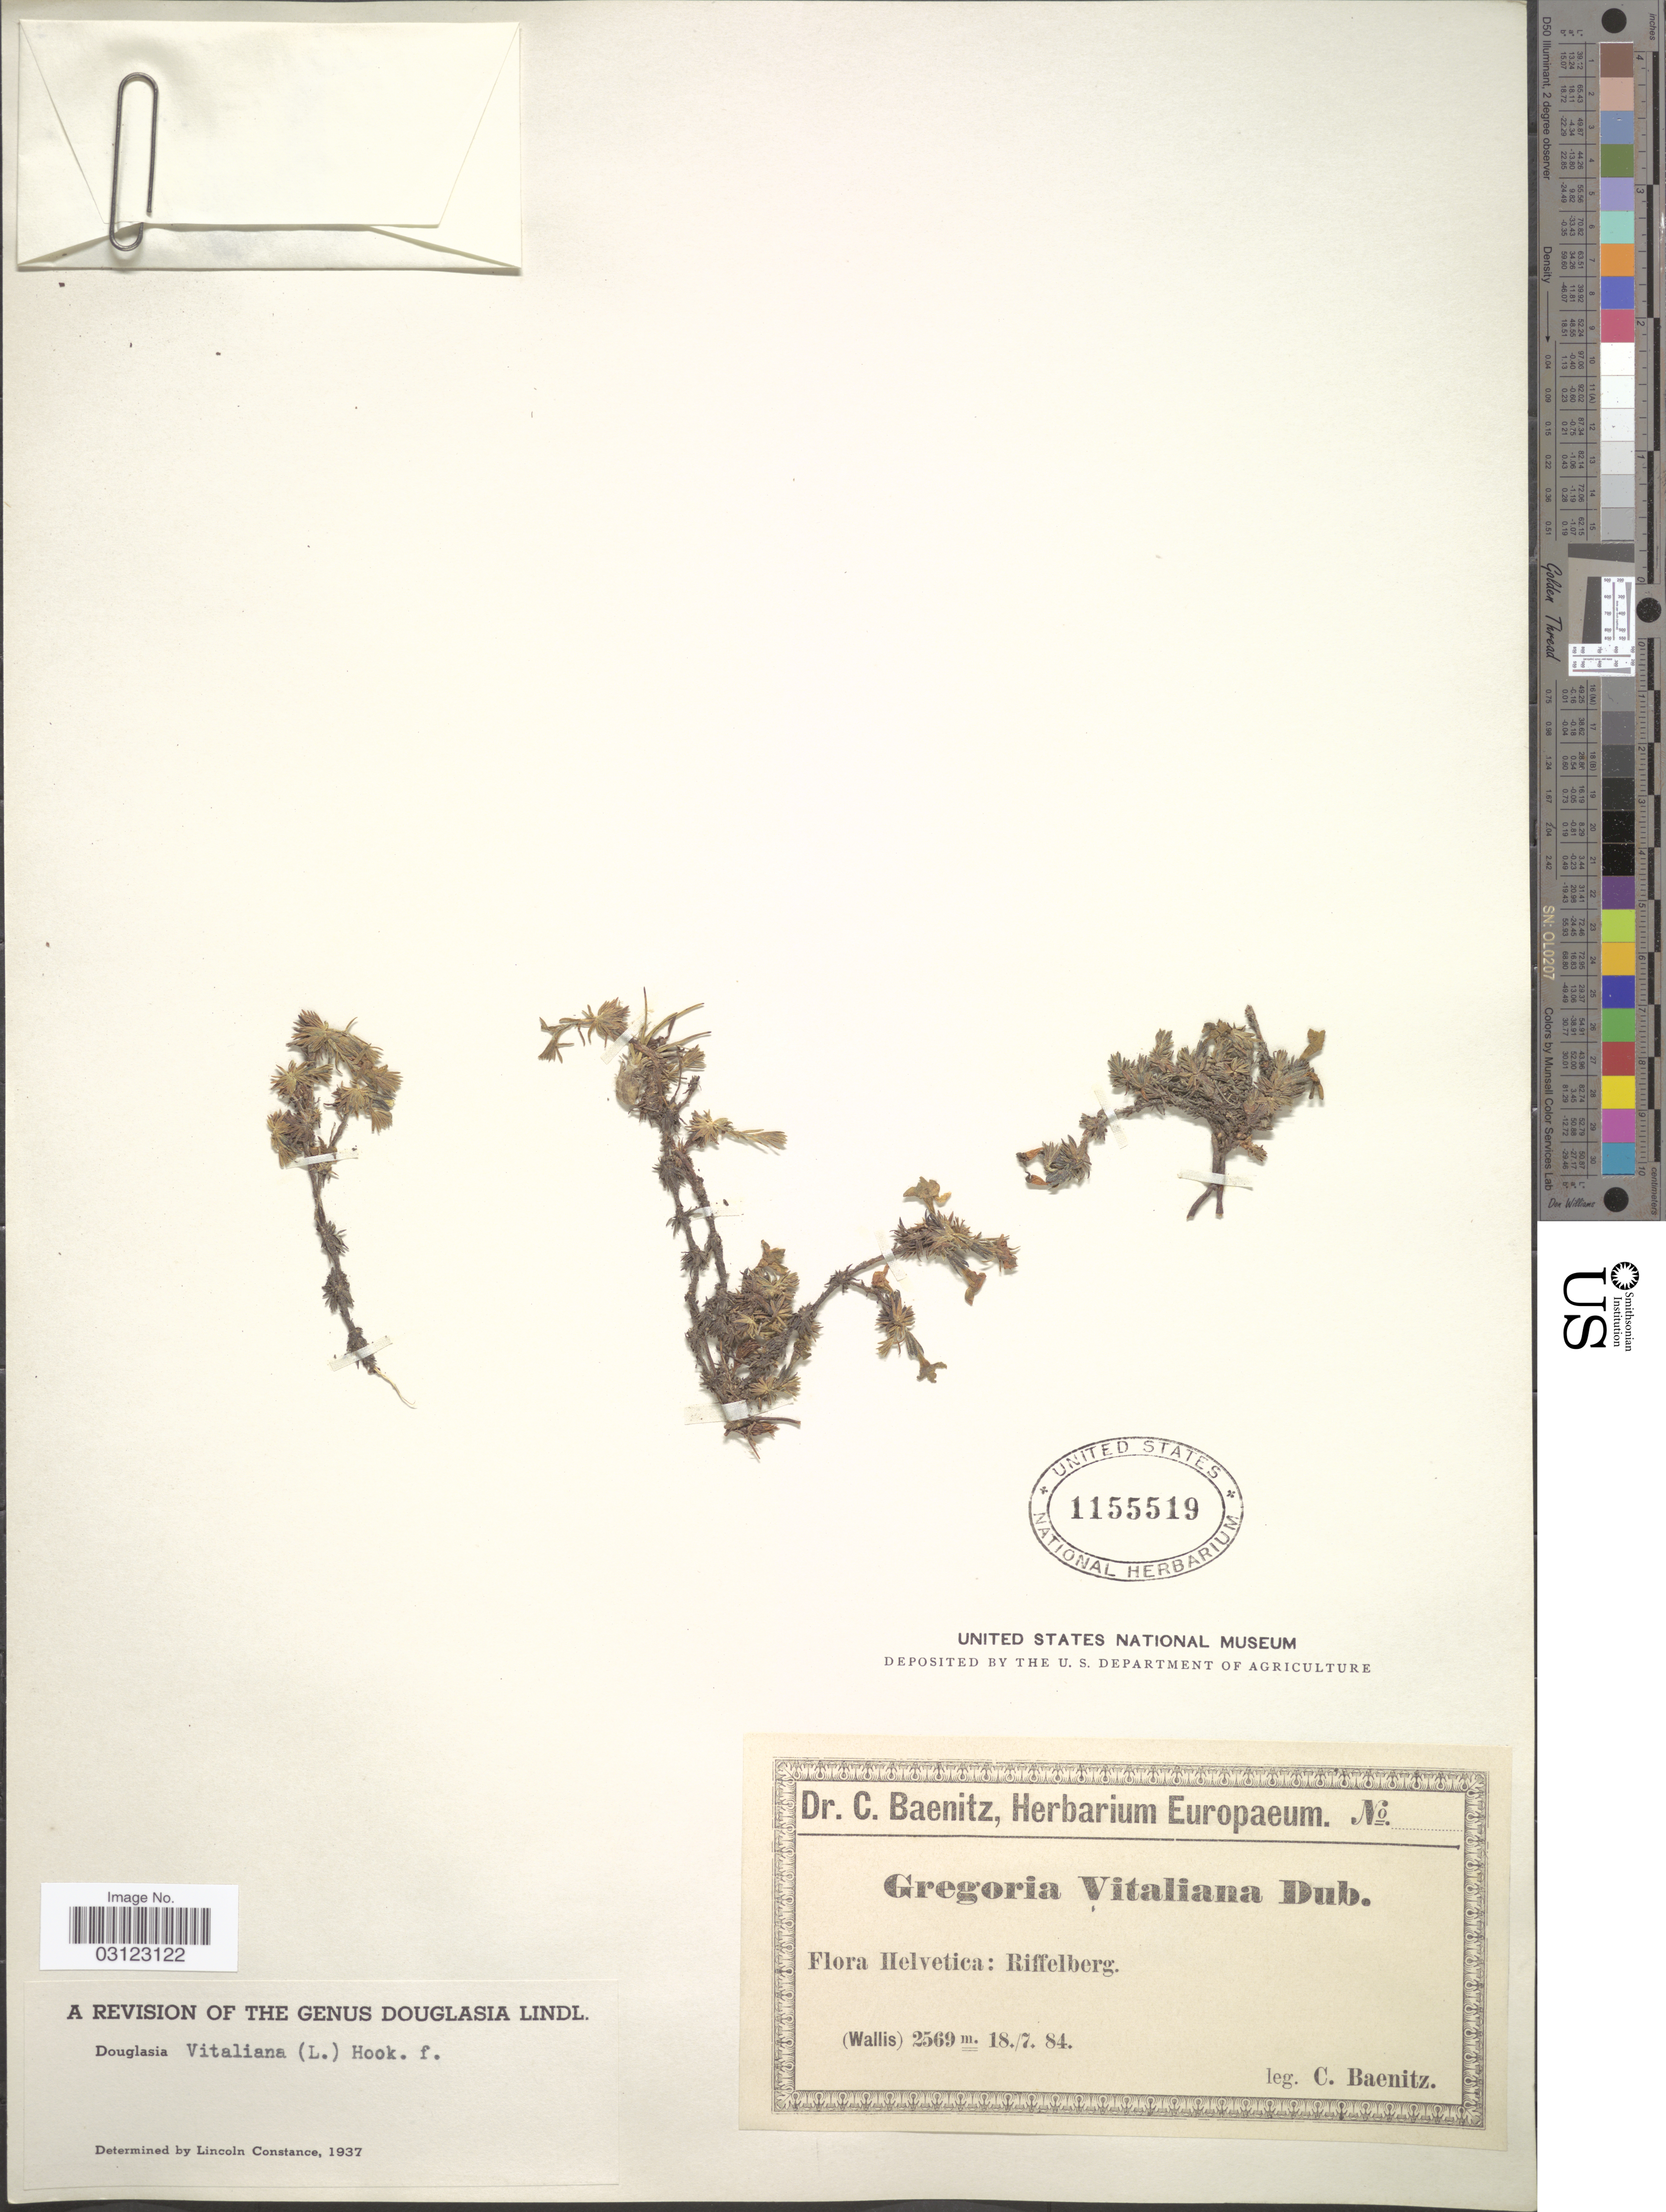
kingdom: Plantae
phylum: Tracheophyta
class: Magnoliopsida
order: Ericales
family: Primulaceae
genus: Douglasia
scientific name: Douglasia vitaliana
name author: (L.) Hook. f. ex B.D. Jacks.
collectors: C. G. Baenitz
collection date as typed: Transcribed d/m/y: 18/7/84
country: Switzerland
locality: Helvetica: Riffelberg. Wallis.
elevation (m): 2569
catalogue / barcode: US 1155519